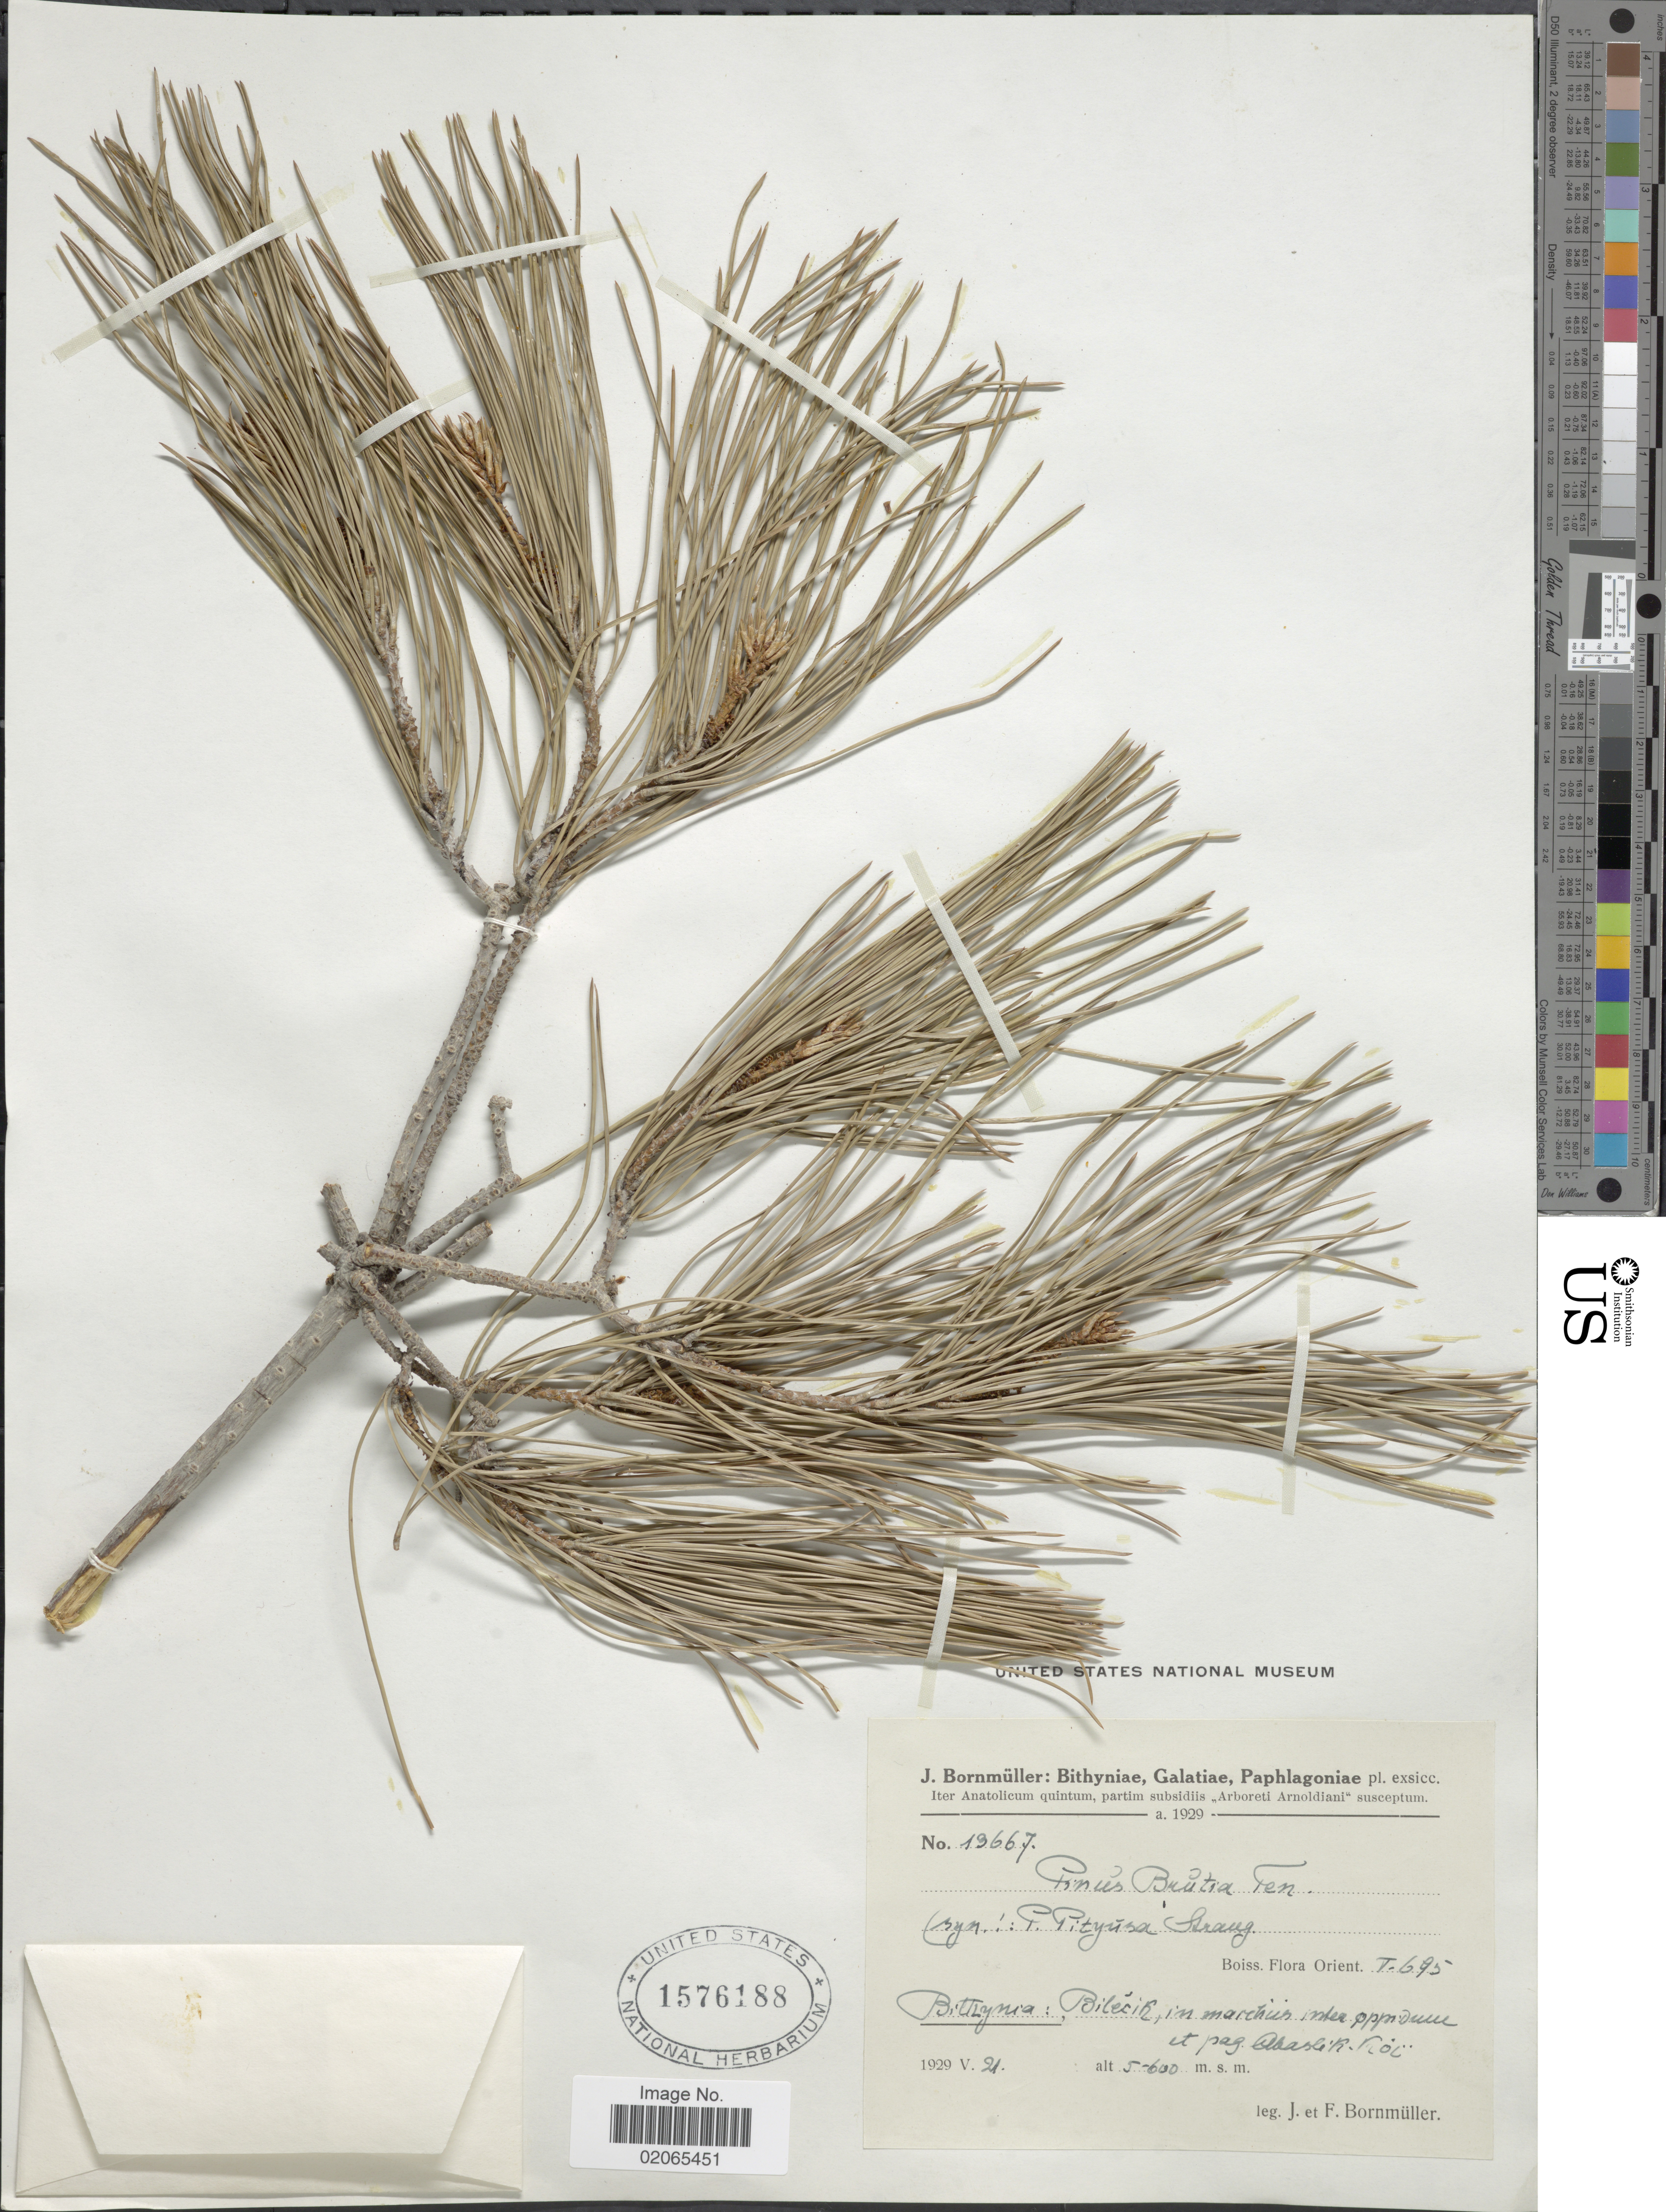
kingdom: Plantae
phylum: Tracheophyta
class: Pinopsida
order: Pinales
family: Pinaceae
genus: Pinus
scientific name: Pinus brutia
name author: Ten.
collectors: J. Bornmüller & F. Bornmüller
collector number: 13667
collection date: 1929-05-21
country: Turkey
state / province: Bilecik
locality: Bittlynia, inter oppidum et pag. Abaslik Viol. [interpreted]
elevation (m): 500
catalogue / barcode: US 1576188